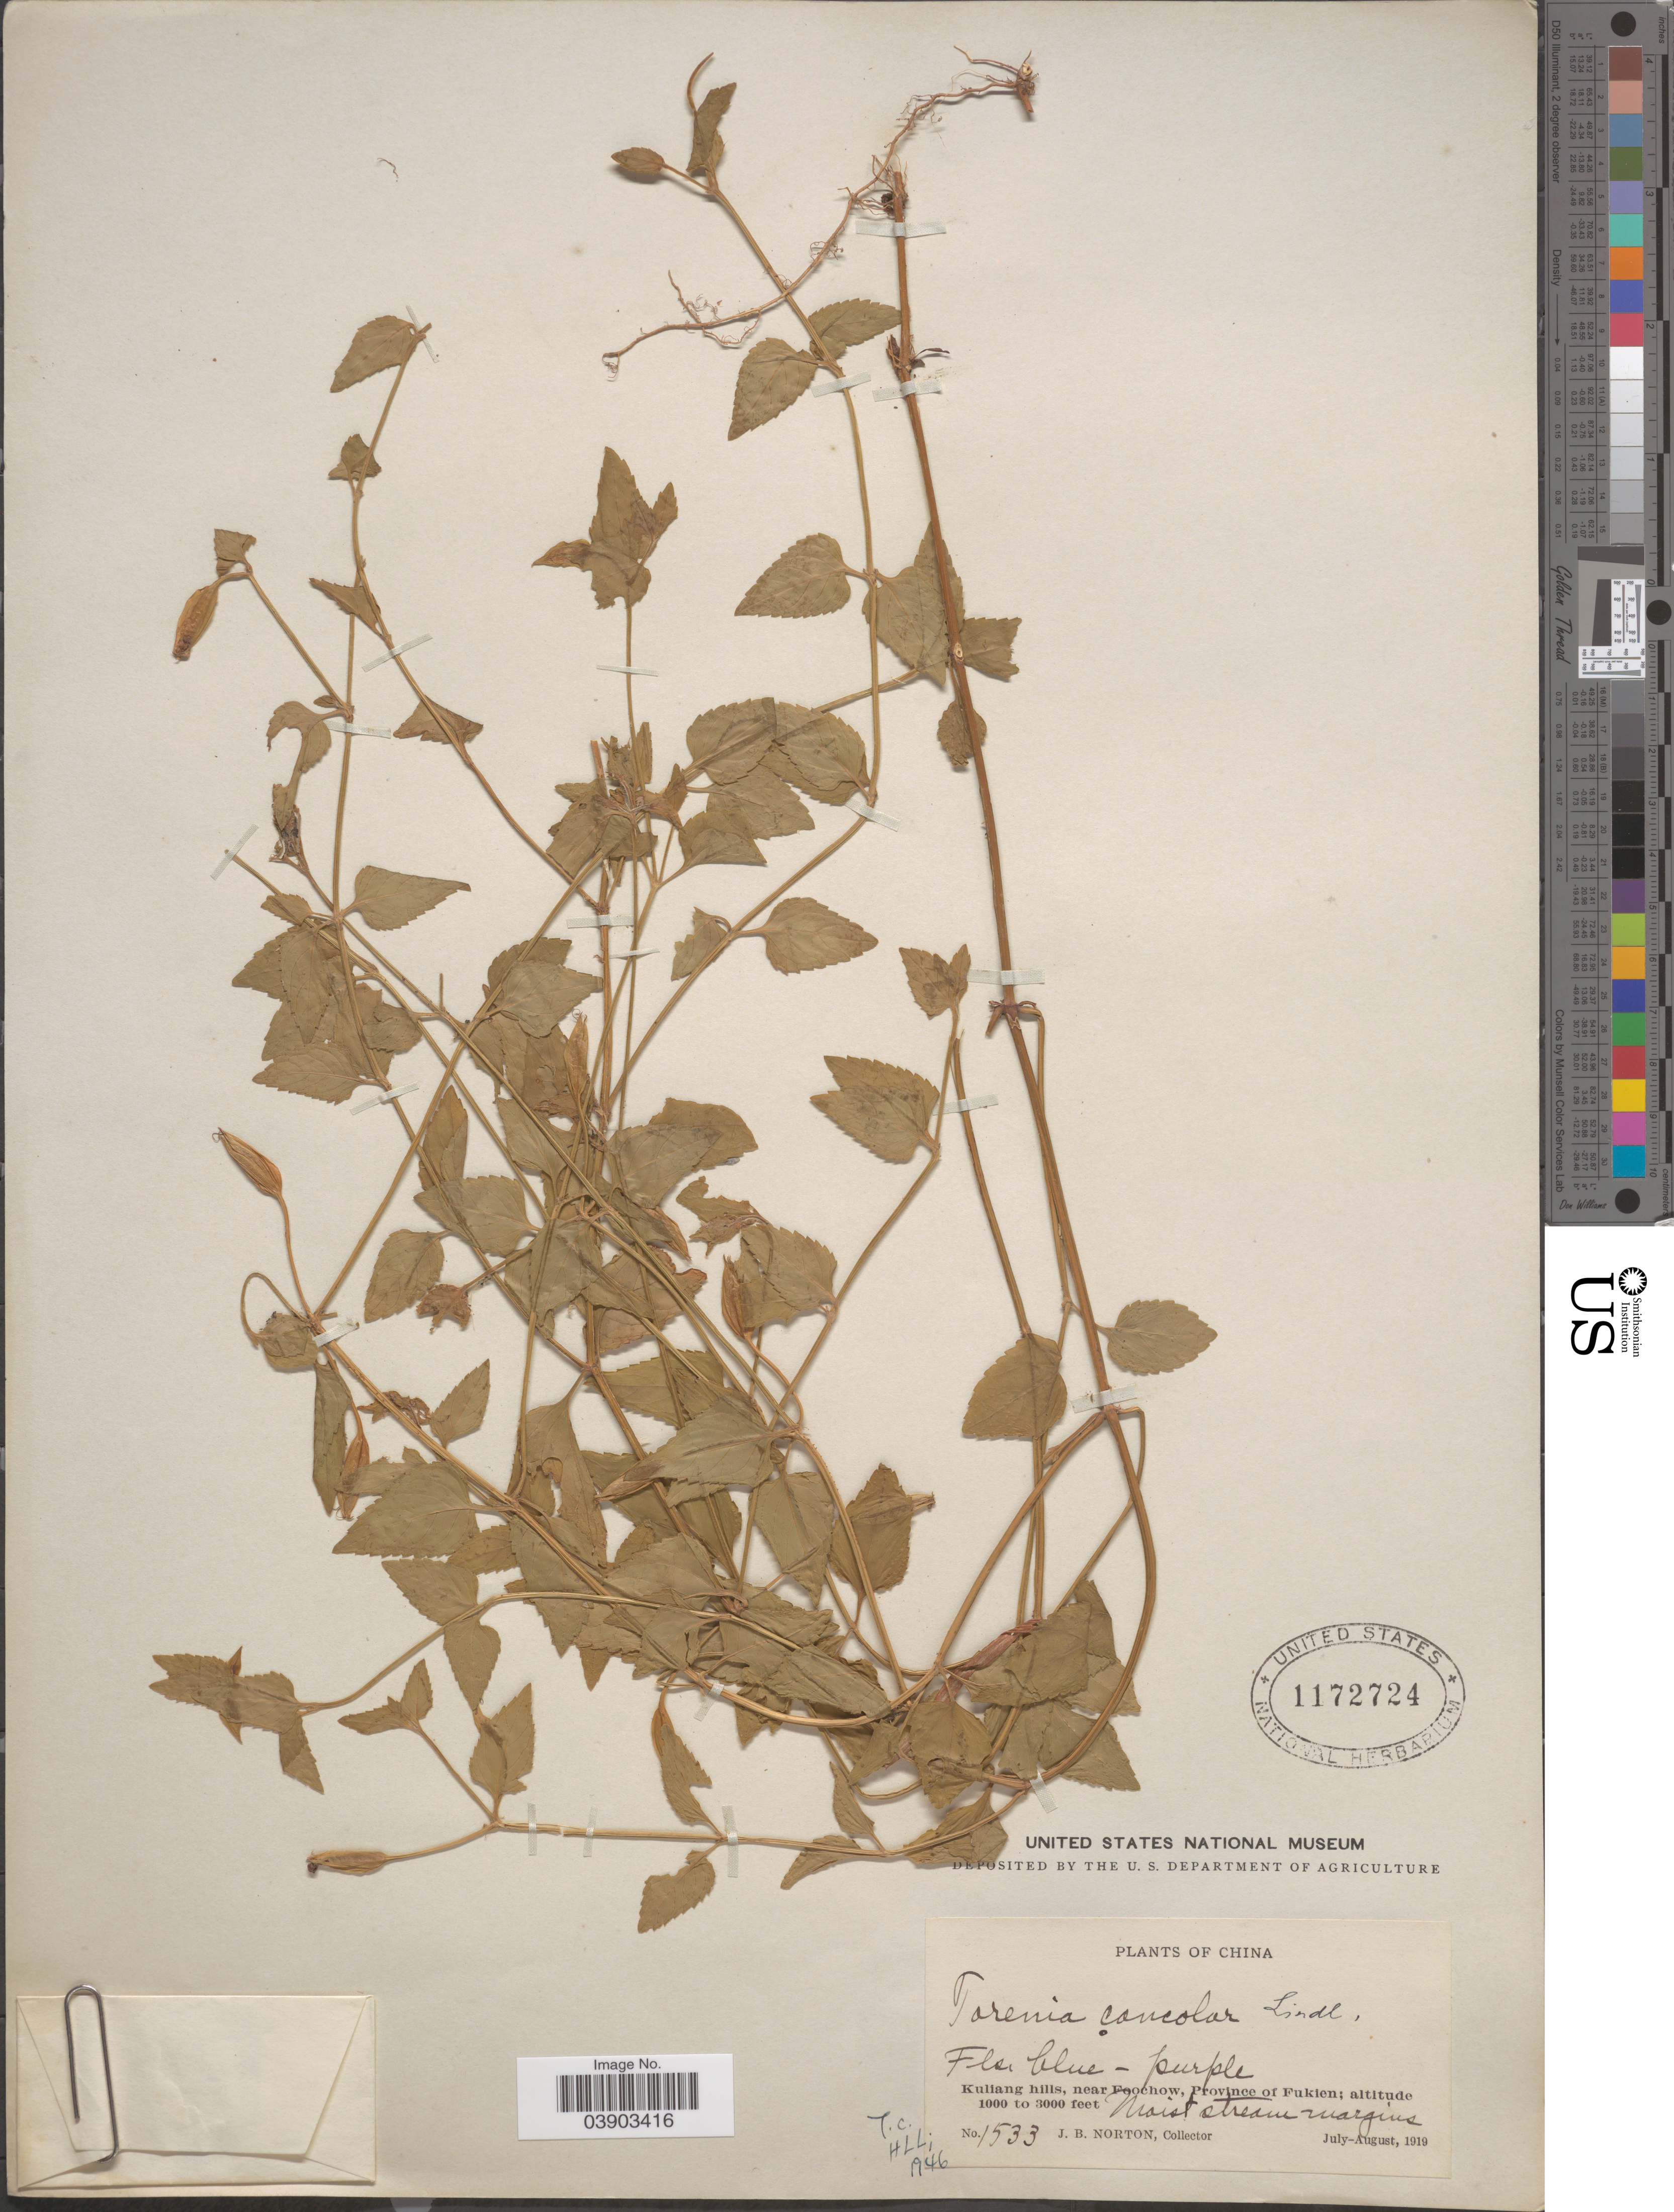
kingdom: Plantae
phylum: Tracheophyta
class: Magnoliopsida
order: Lamiales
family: Linderniaceae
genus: Torenia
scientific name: Torenia concolor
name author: Lindl.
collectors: J. B. Norton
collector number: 1533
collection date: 1919-07/1919-08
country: China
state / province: Fujian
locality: Kuliang hills, near Foochow, Province of Fukien.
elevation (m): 305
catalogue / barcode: US 1172724